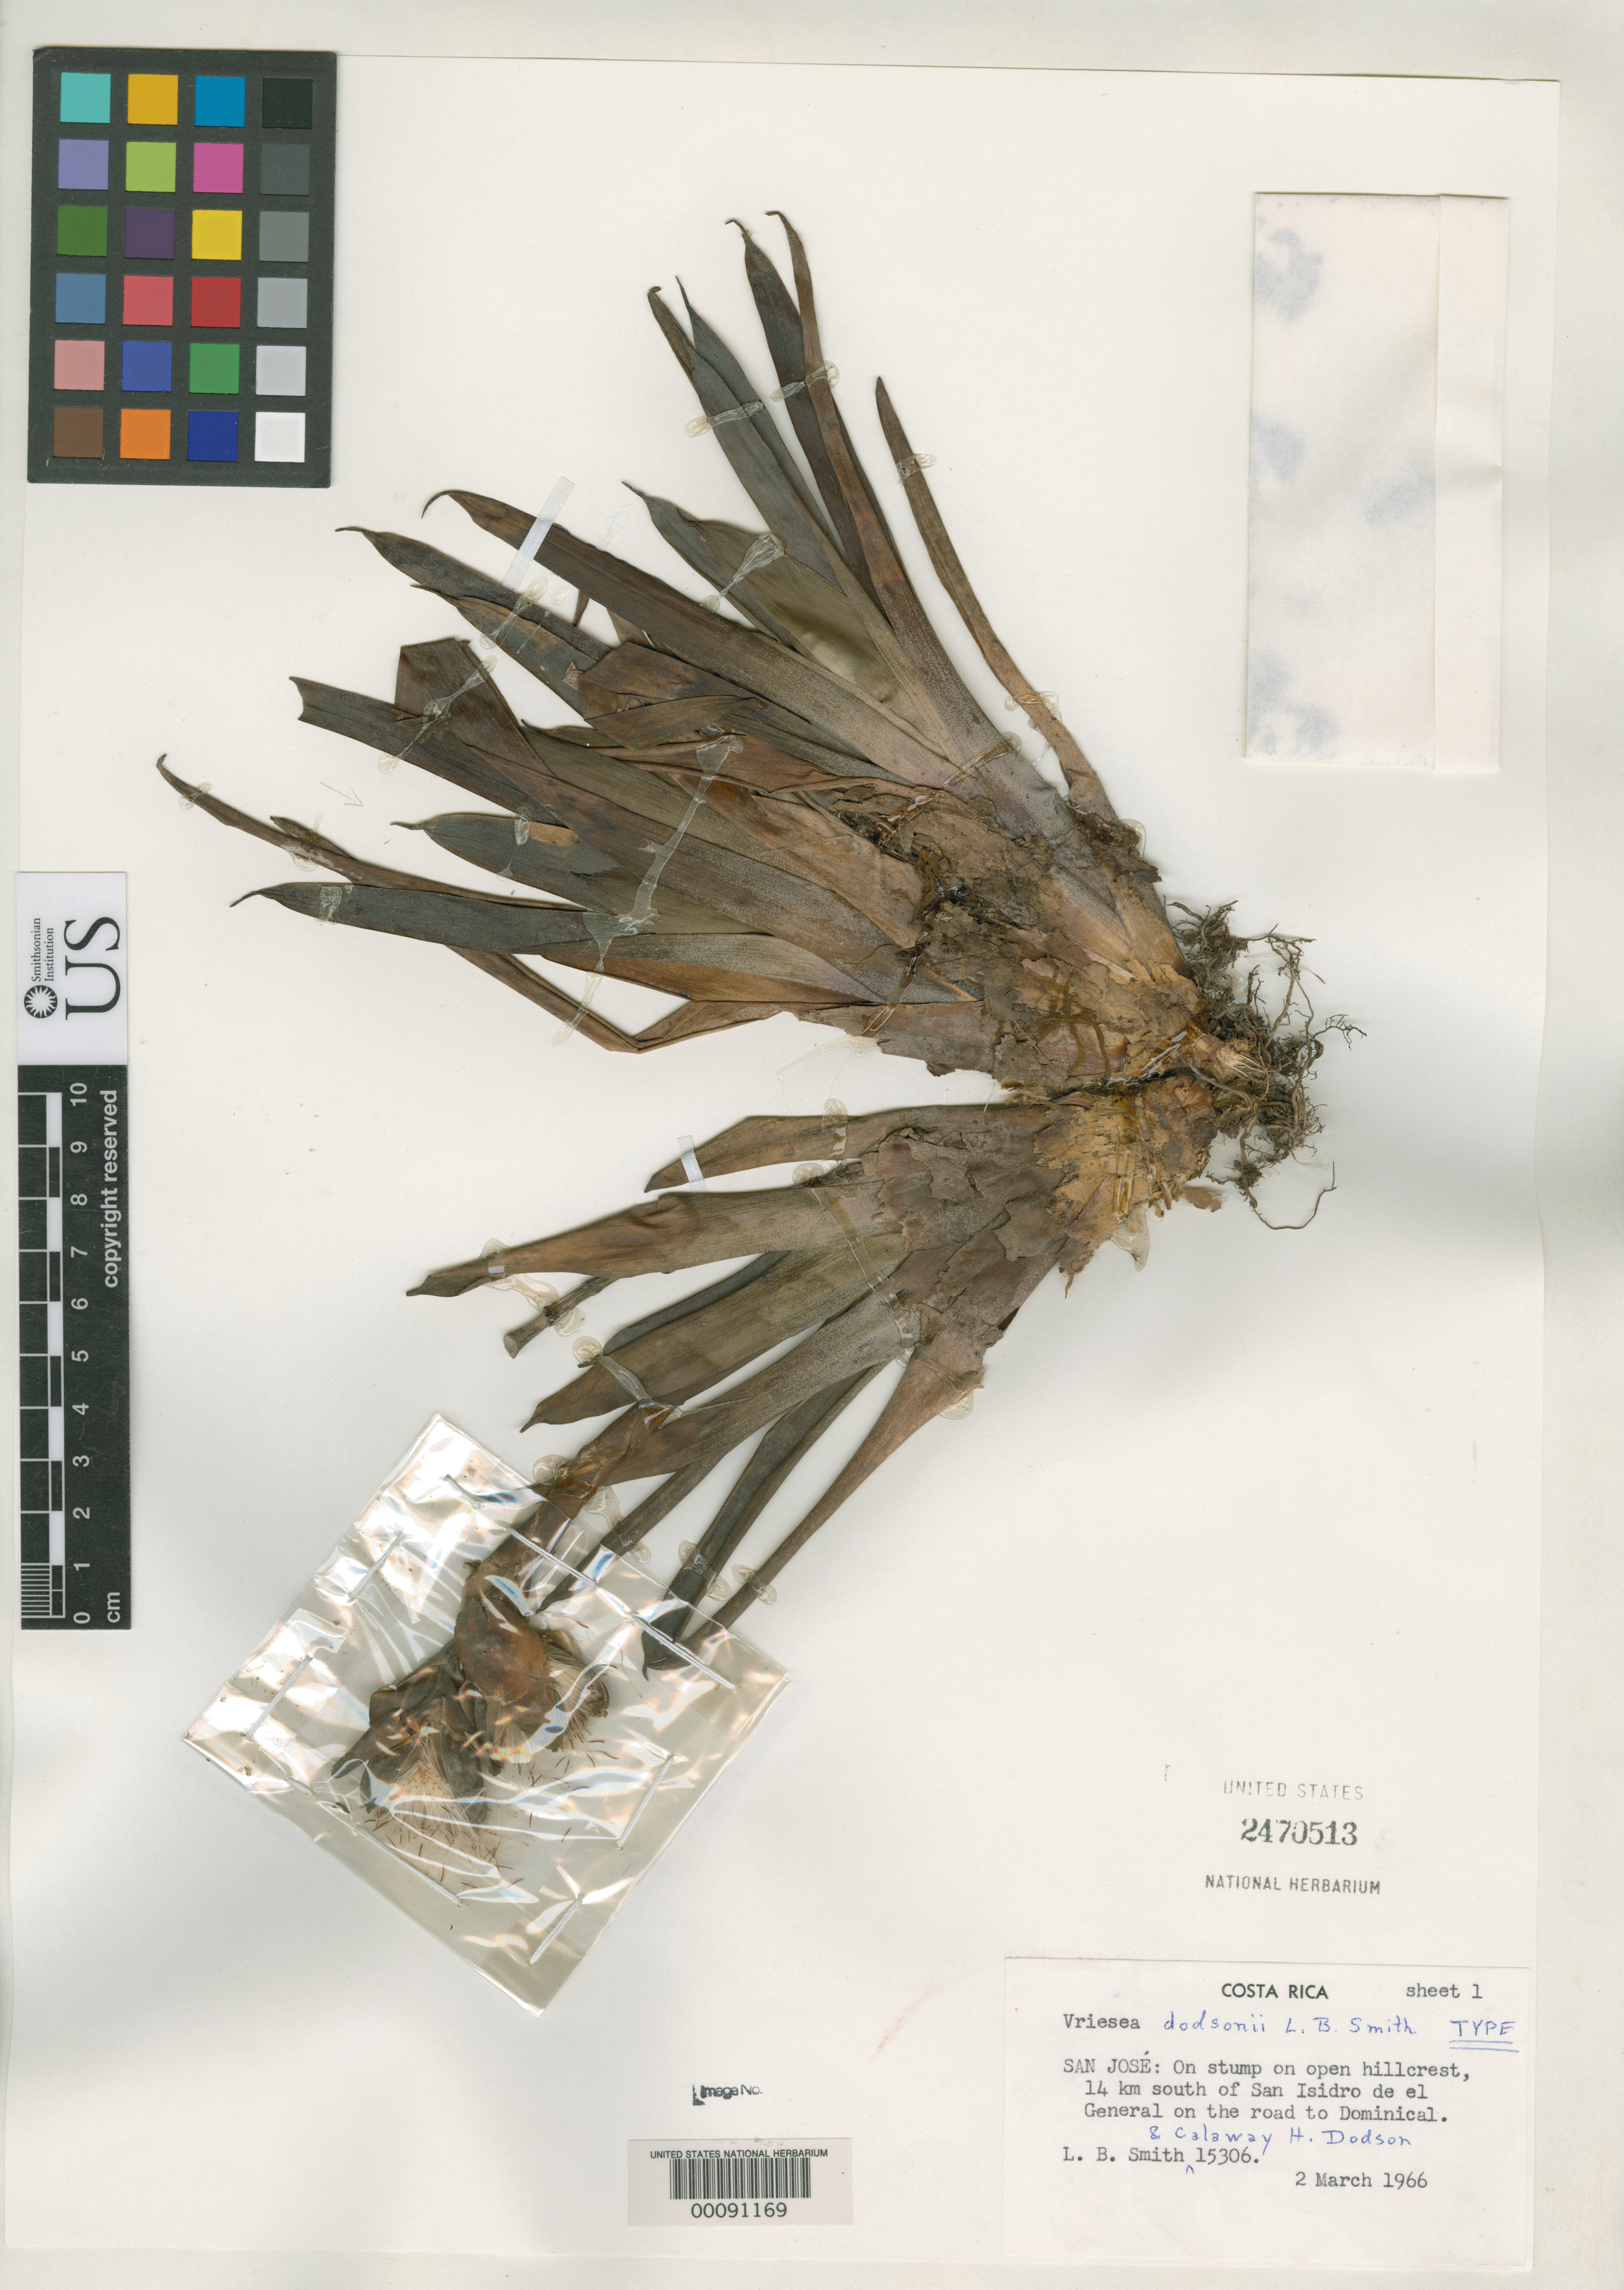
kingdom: Plantae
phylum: Tracheophyta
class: Liliopsida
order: Poales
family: Bromeliaceae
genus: Vriesea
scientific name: Vriesea dodsonii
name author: L.B. Sm.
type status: Holotype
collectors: L. Smith & C. H. Dodson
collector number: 15306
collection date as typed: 02 Mar 1966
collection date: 1966-03-02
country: Costa Rica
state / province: San José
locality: Road from San Isidro de El General to Dominical.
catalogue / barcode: US 2470513